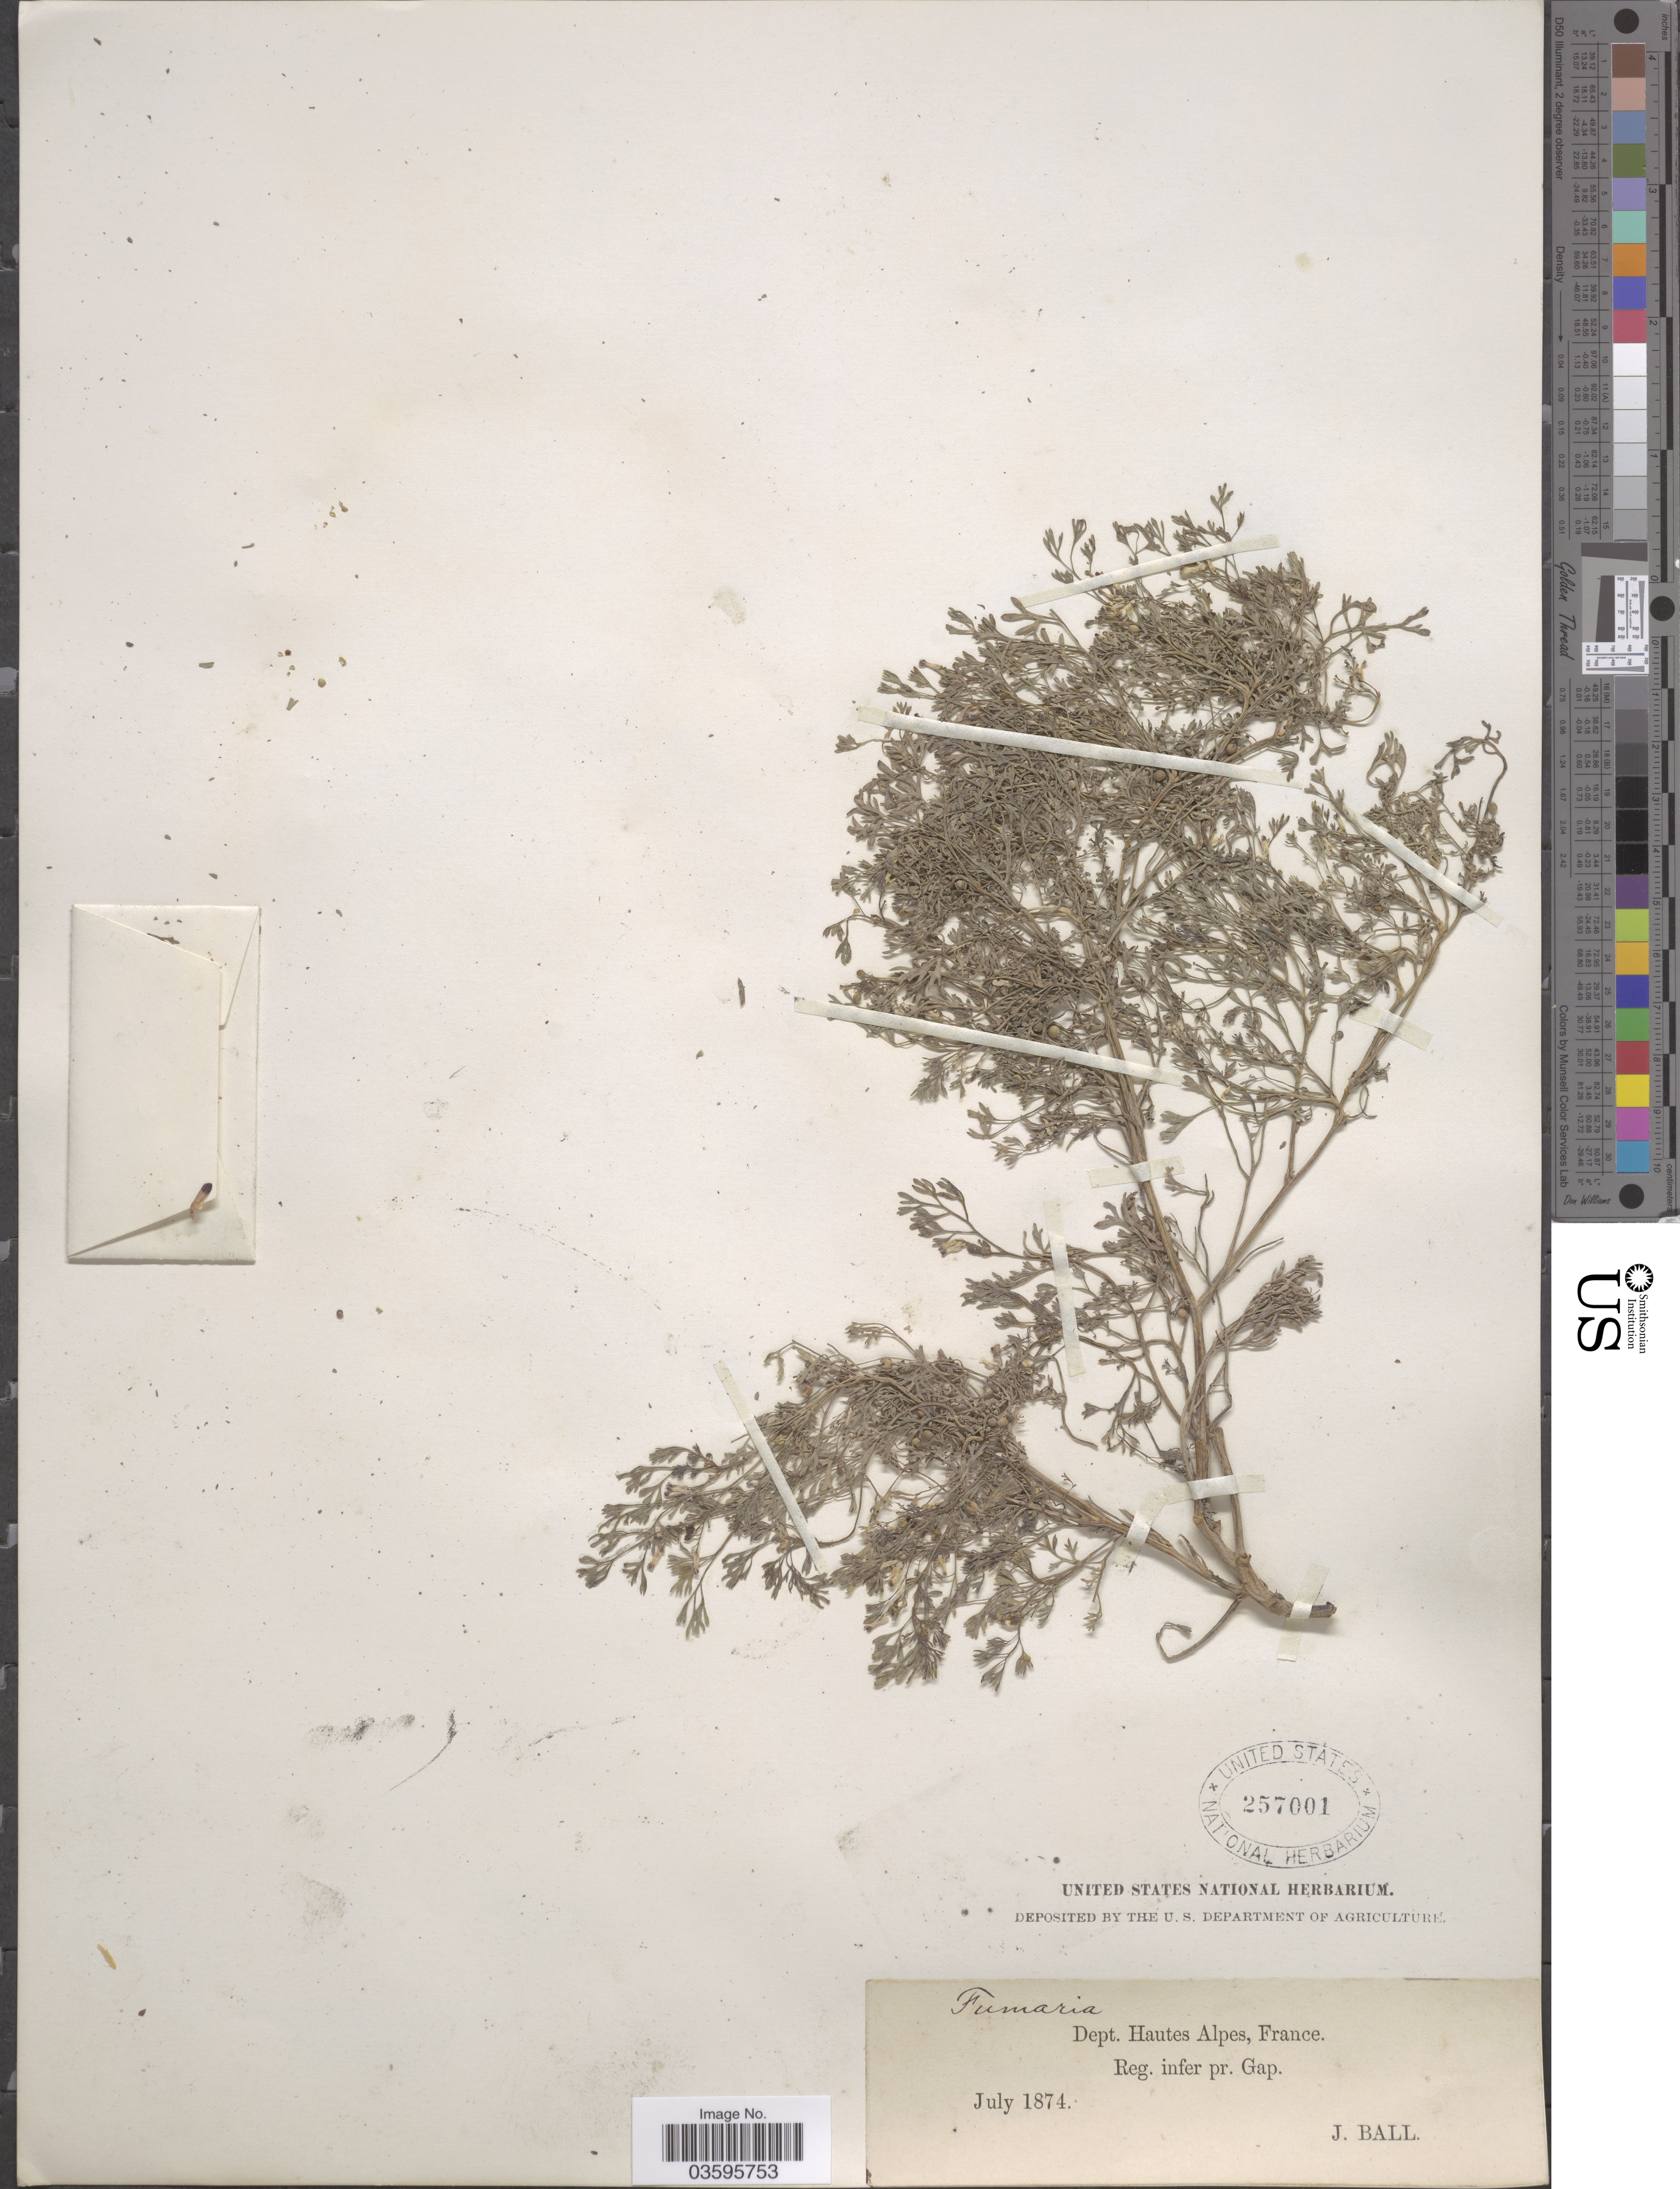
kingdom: Plantae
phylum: Tracheophyta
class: Magnoliopsida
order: Ranunculales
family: Papaveraceae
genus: Fumaria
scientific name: Fumaria sp.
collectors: J. Ball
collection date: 1874-07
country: France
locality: Dept. Hautes Alpes, Reg. infer pr. Gap.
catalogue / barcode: US 257001